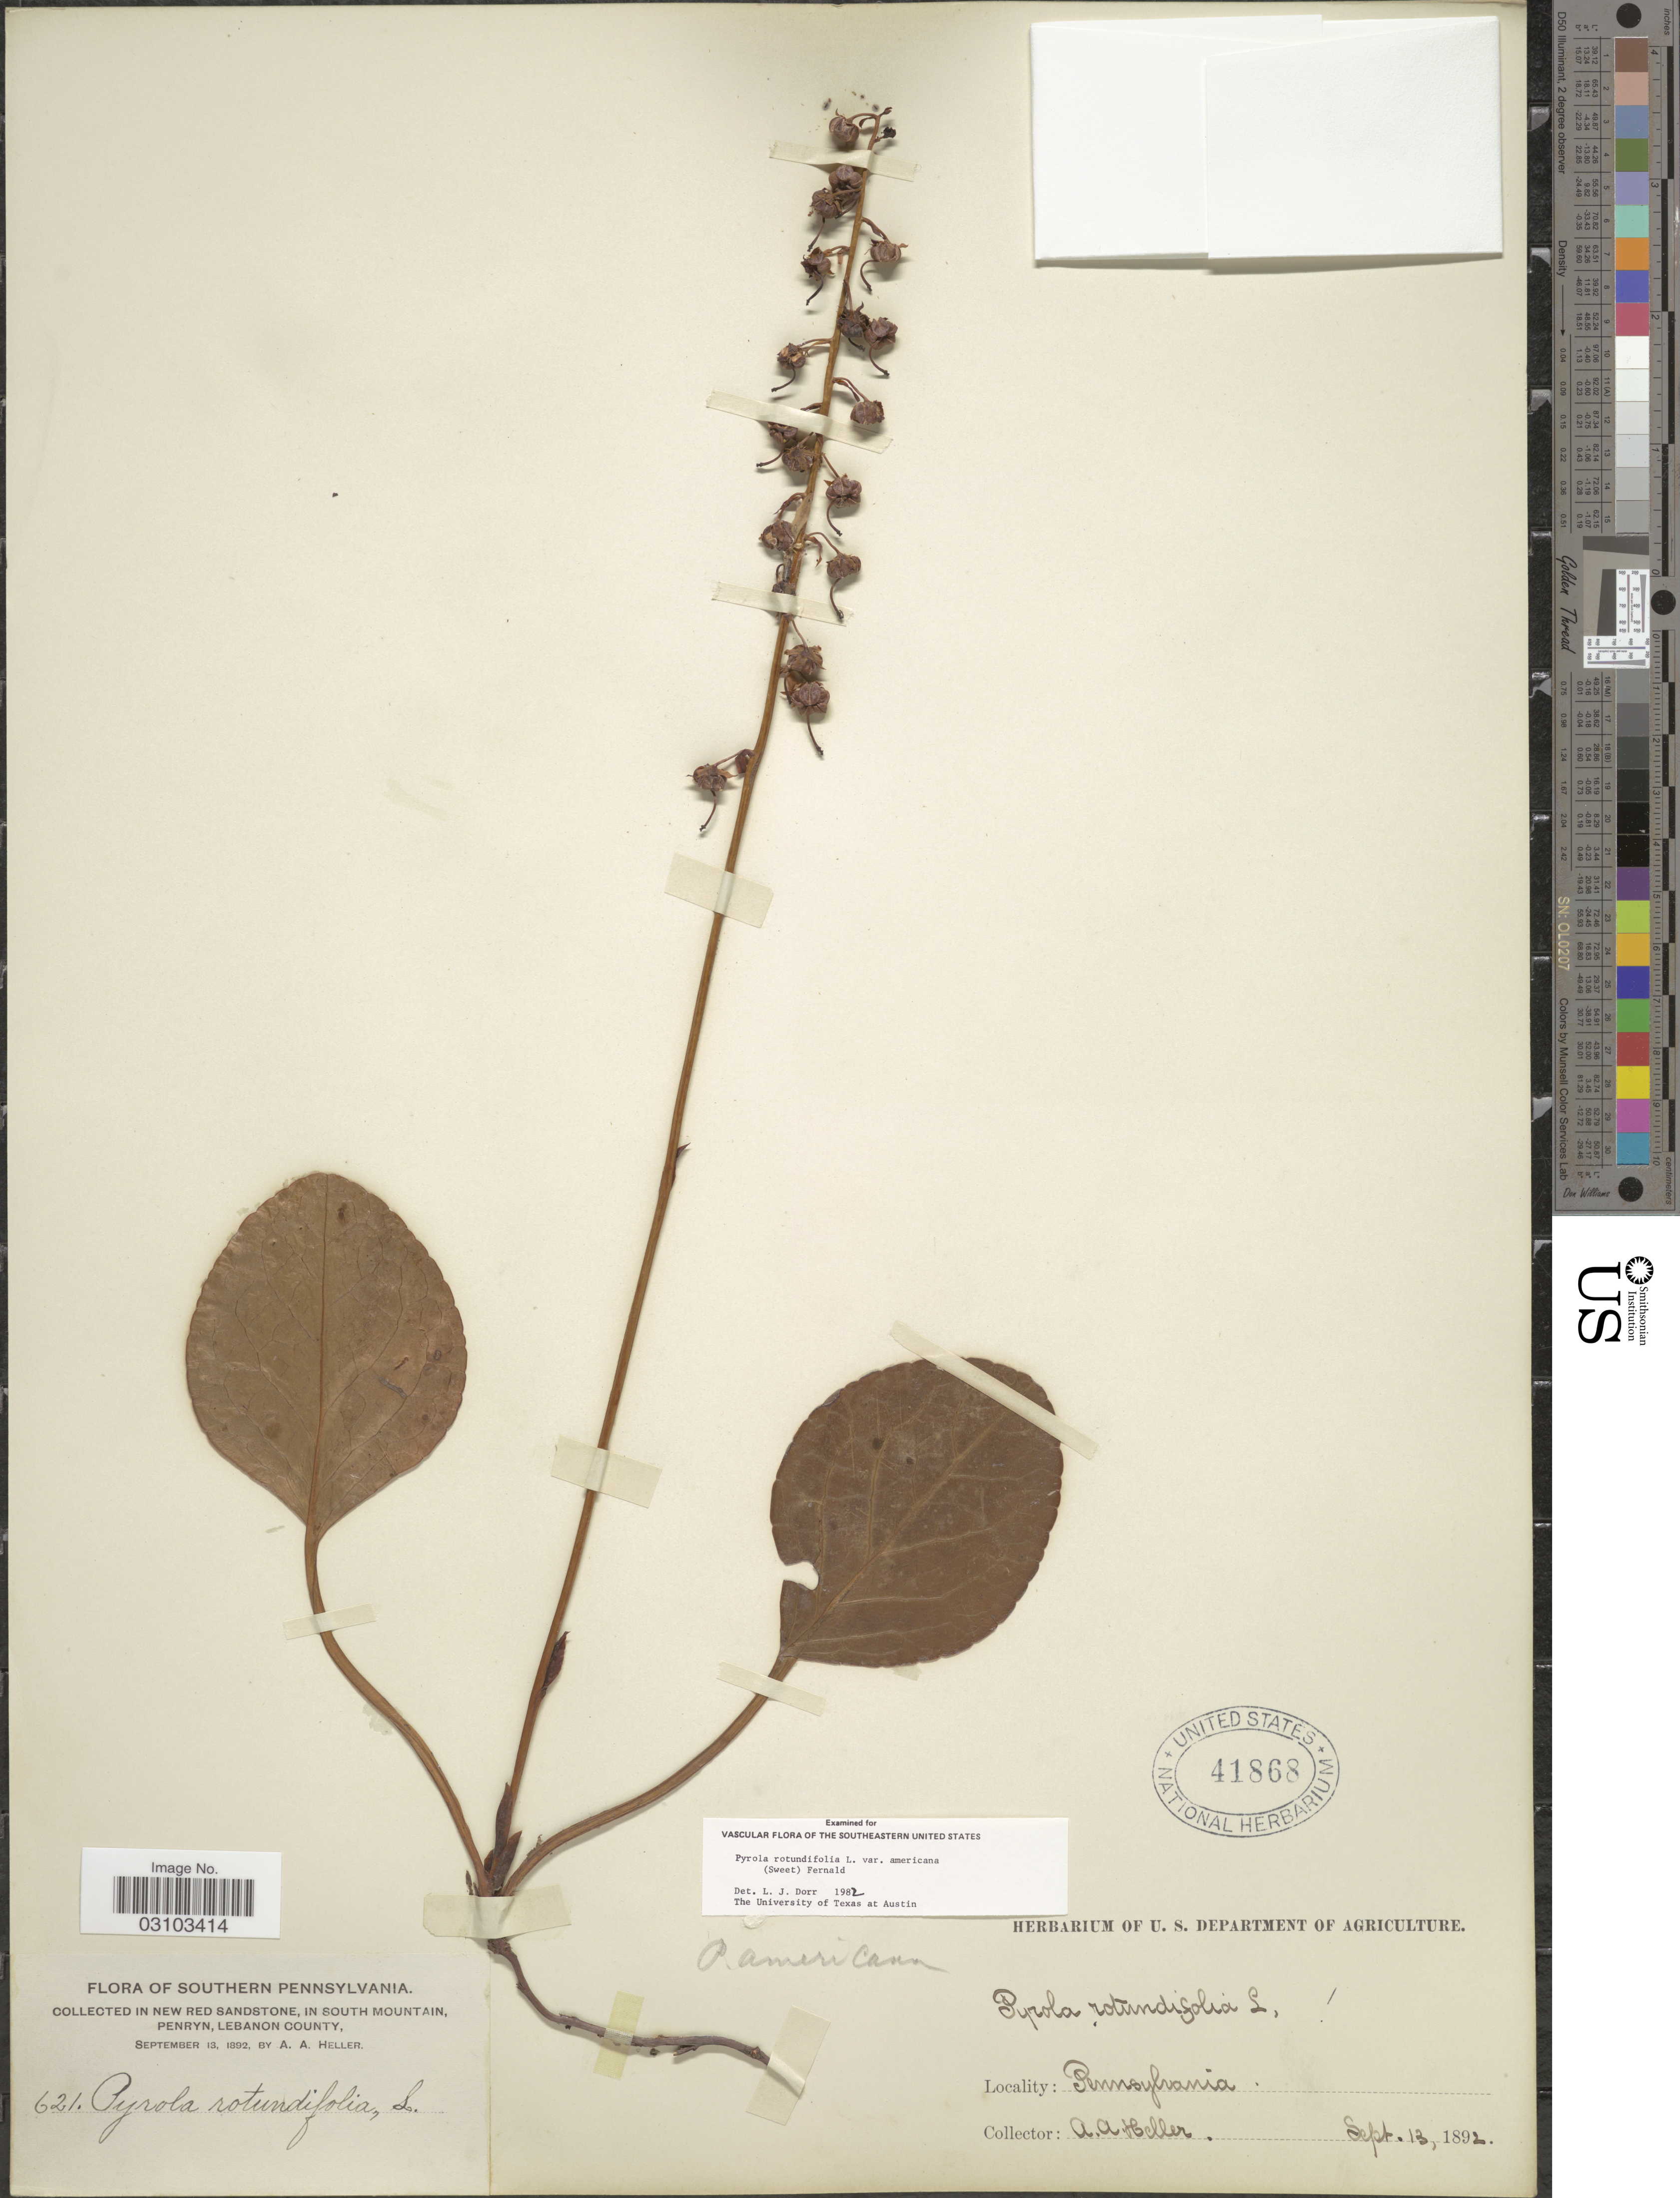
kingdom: Plantae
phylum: Tracheophyta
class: Magnoliopsida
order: Ericales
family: Ericaceae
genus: Pyrola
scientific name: Pyrola americana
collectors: A. A. Heller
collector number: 621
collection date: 1892-09-13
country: United States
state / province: Pennsylvania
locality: Southern Pennsylvania, in New Red Sandstone, in South Mountain Penryn, Lebanon County.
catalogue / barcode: US 41868